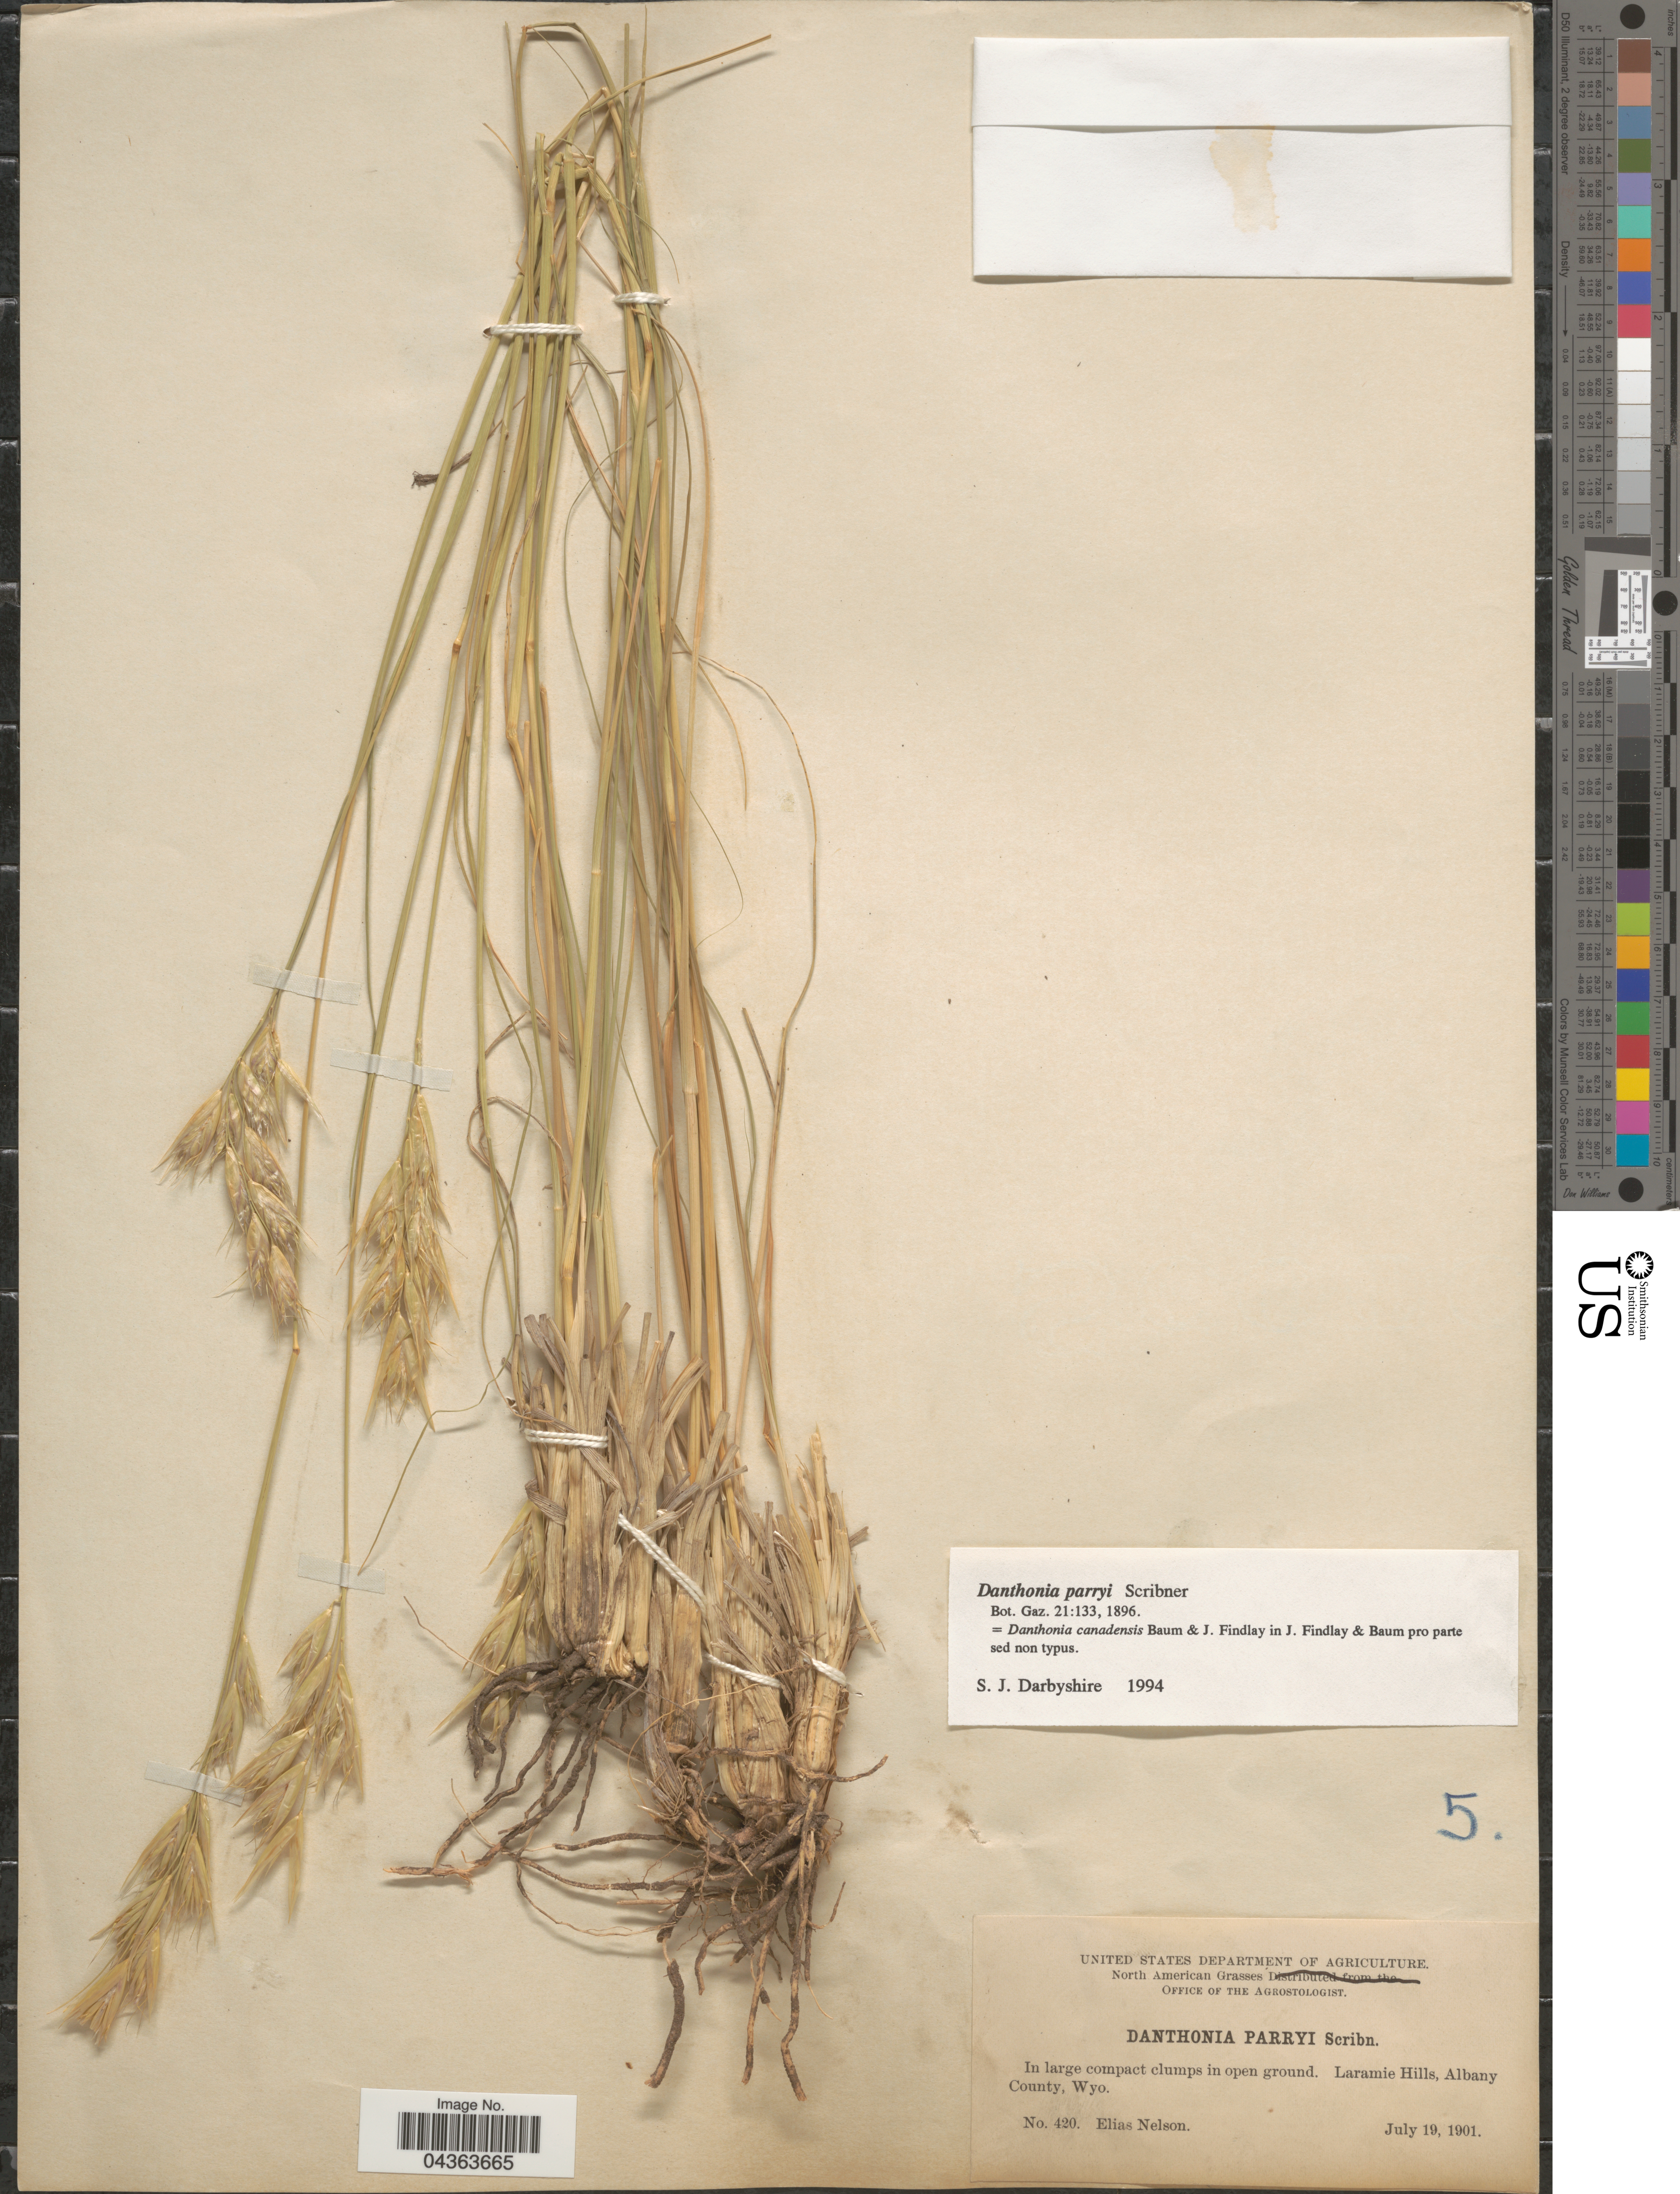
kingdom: Plantae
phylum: Tracheophyta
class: Liliopsida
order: Poales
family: Poaceae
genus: Danthonia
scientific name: Danthonia parryi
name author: Scribn.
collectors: E. Nelson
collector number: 420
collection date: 1901-07-19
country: United States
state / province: Wyoming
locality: Laramie Hills, Albany County.